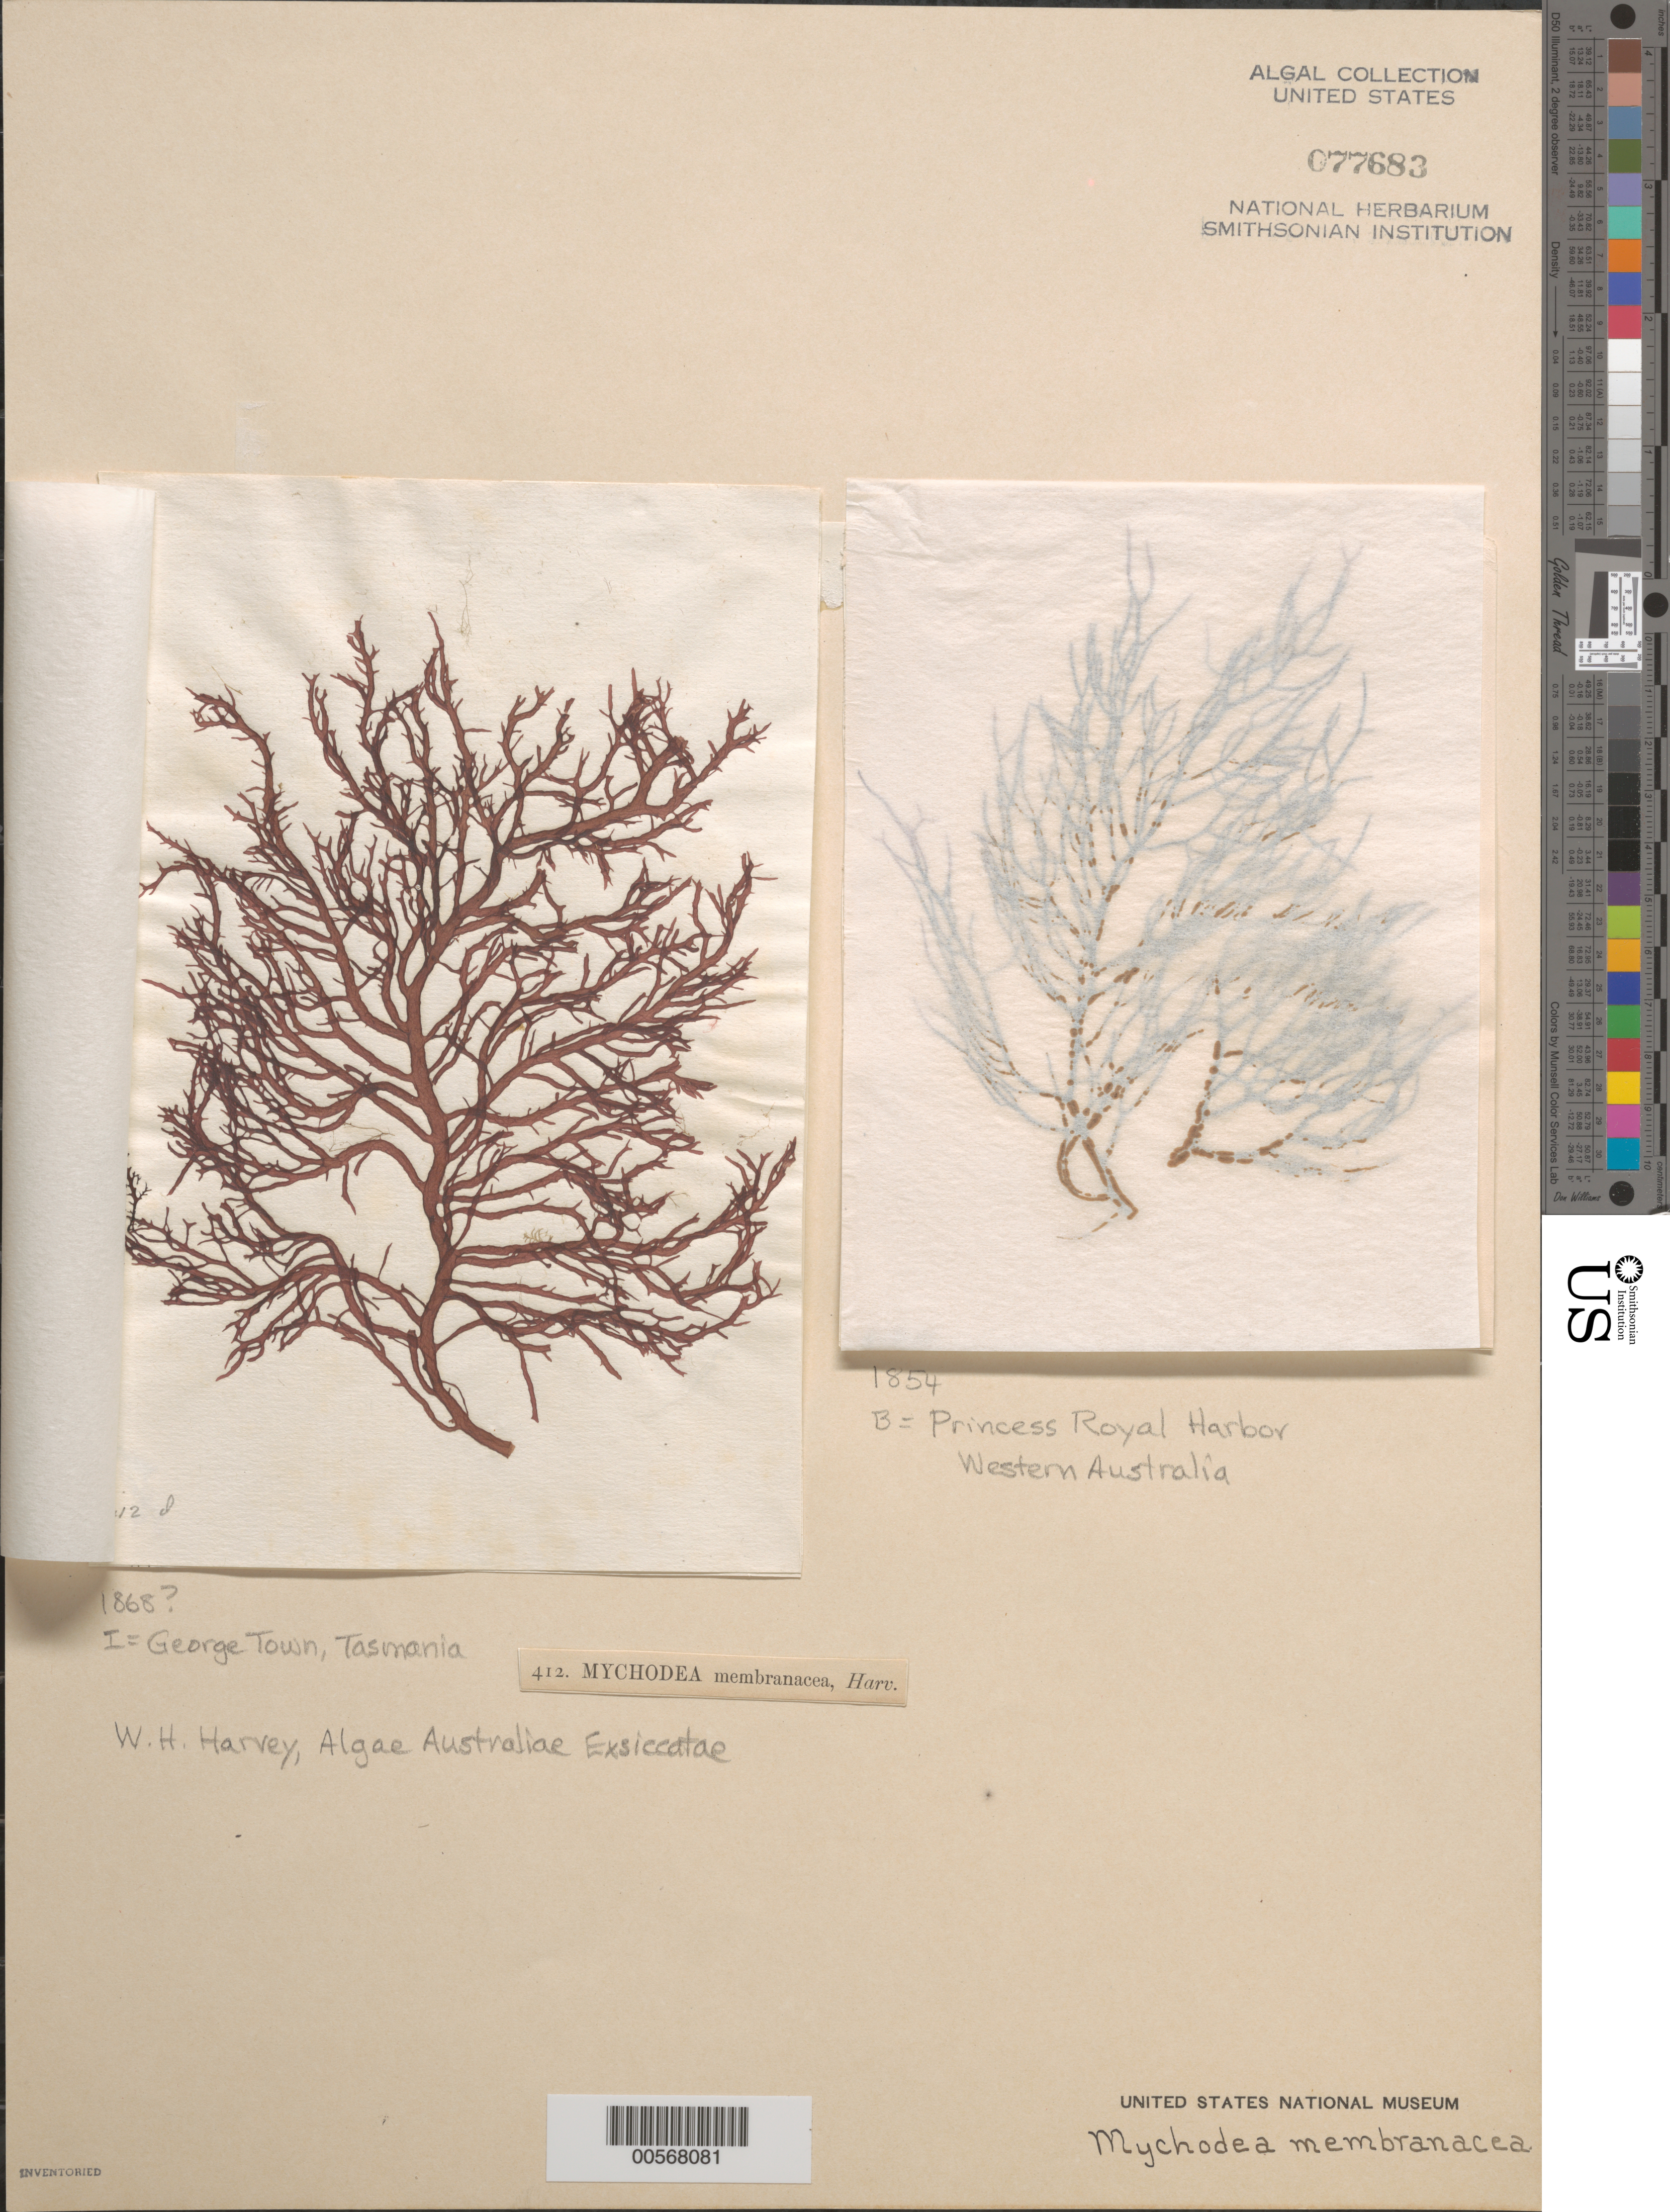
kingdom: Plantae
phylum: Rhodophyta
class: Florideophyceae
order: Gigartinales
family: Mychodeaceae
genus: Mychodea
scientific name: Mychodea membranacea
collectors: W. Harvey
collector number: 412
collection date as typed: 1868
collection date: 1868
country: Australia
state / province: Tasmania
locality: George Town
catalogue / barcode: US 77683